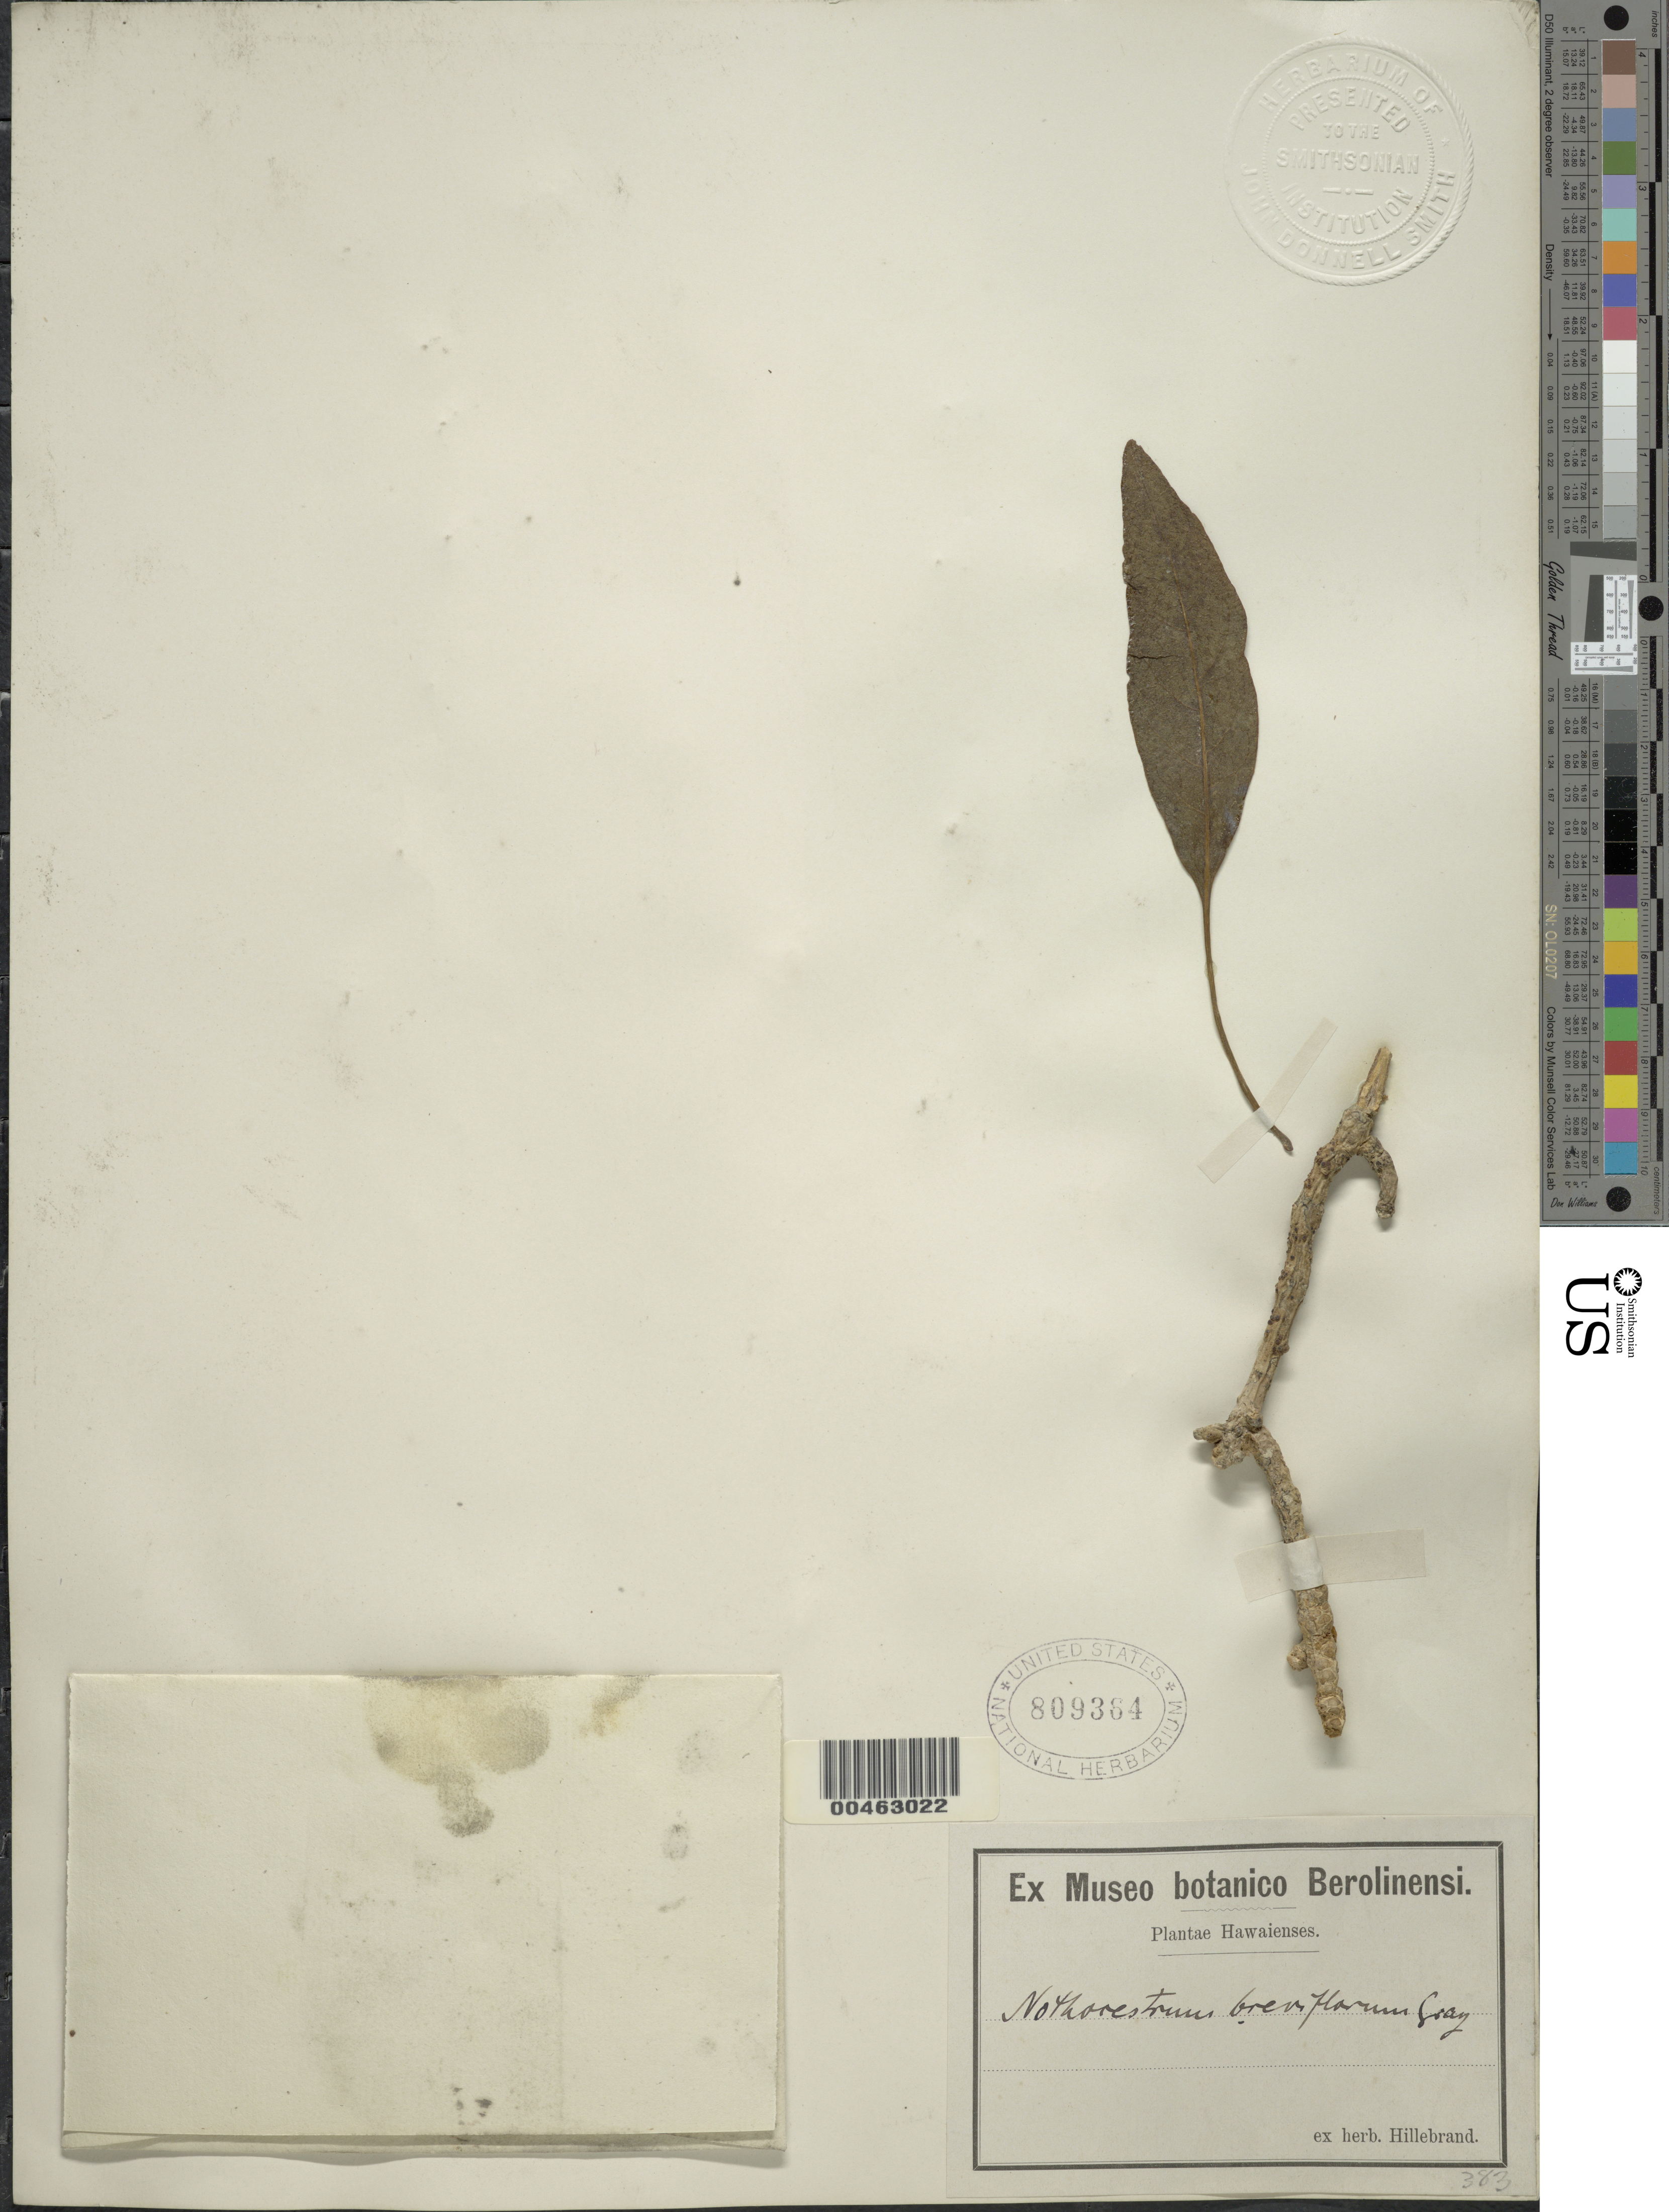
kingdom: Plantae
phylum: Tracheophyta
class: Magnoliopsida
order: Solanales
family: Solanaceae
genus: Nothocestrum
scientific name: Nothocestrum breviflorum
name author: A. Gray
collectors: W. Hillebrand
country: United States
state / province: Hawaii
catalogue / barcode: US 809364